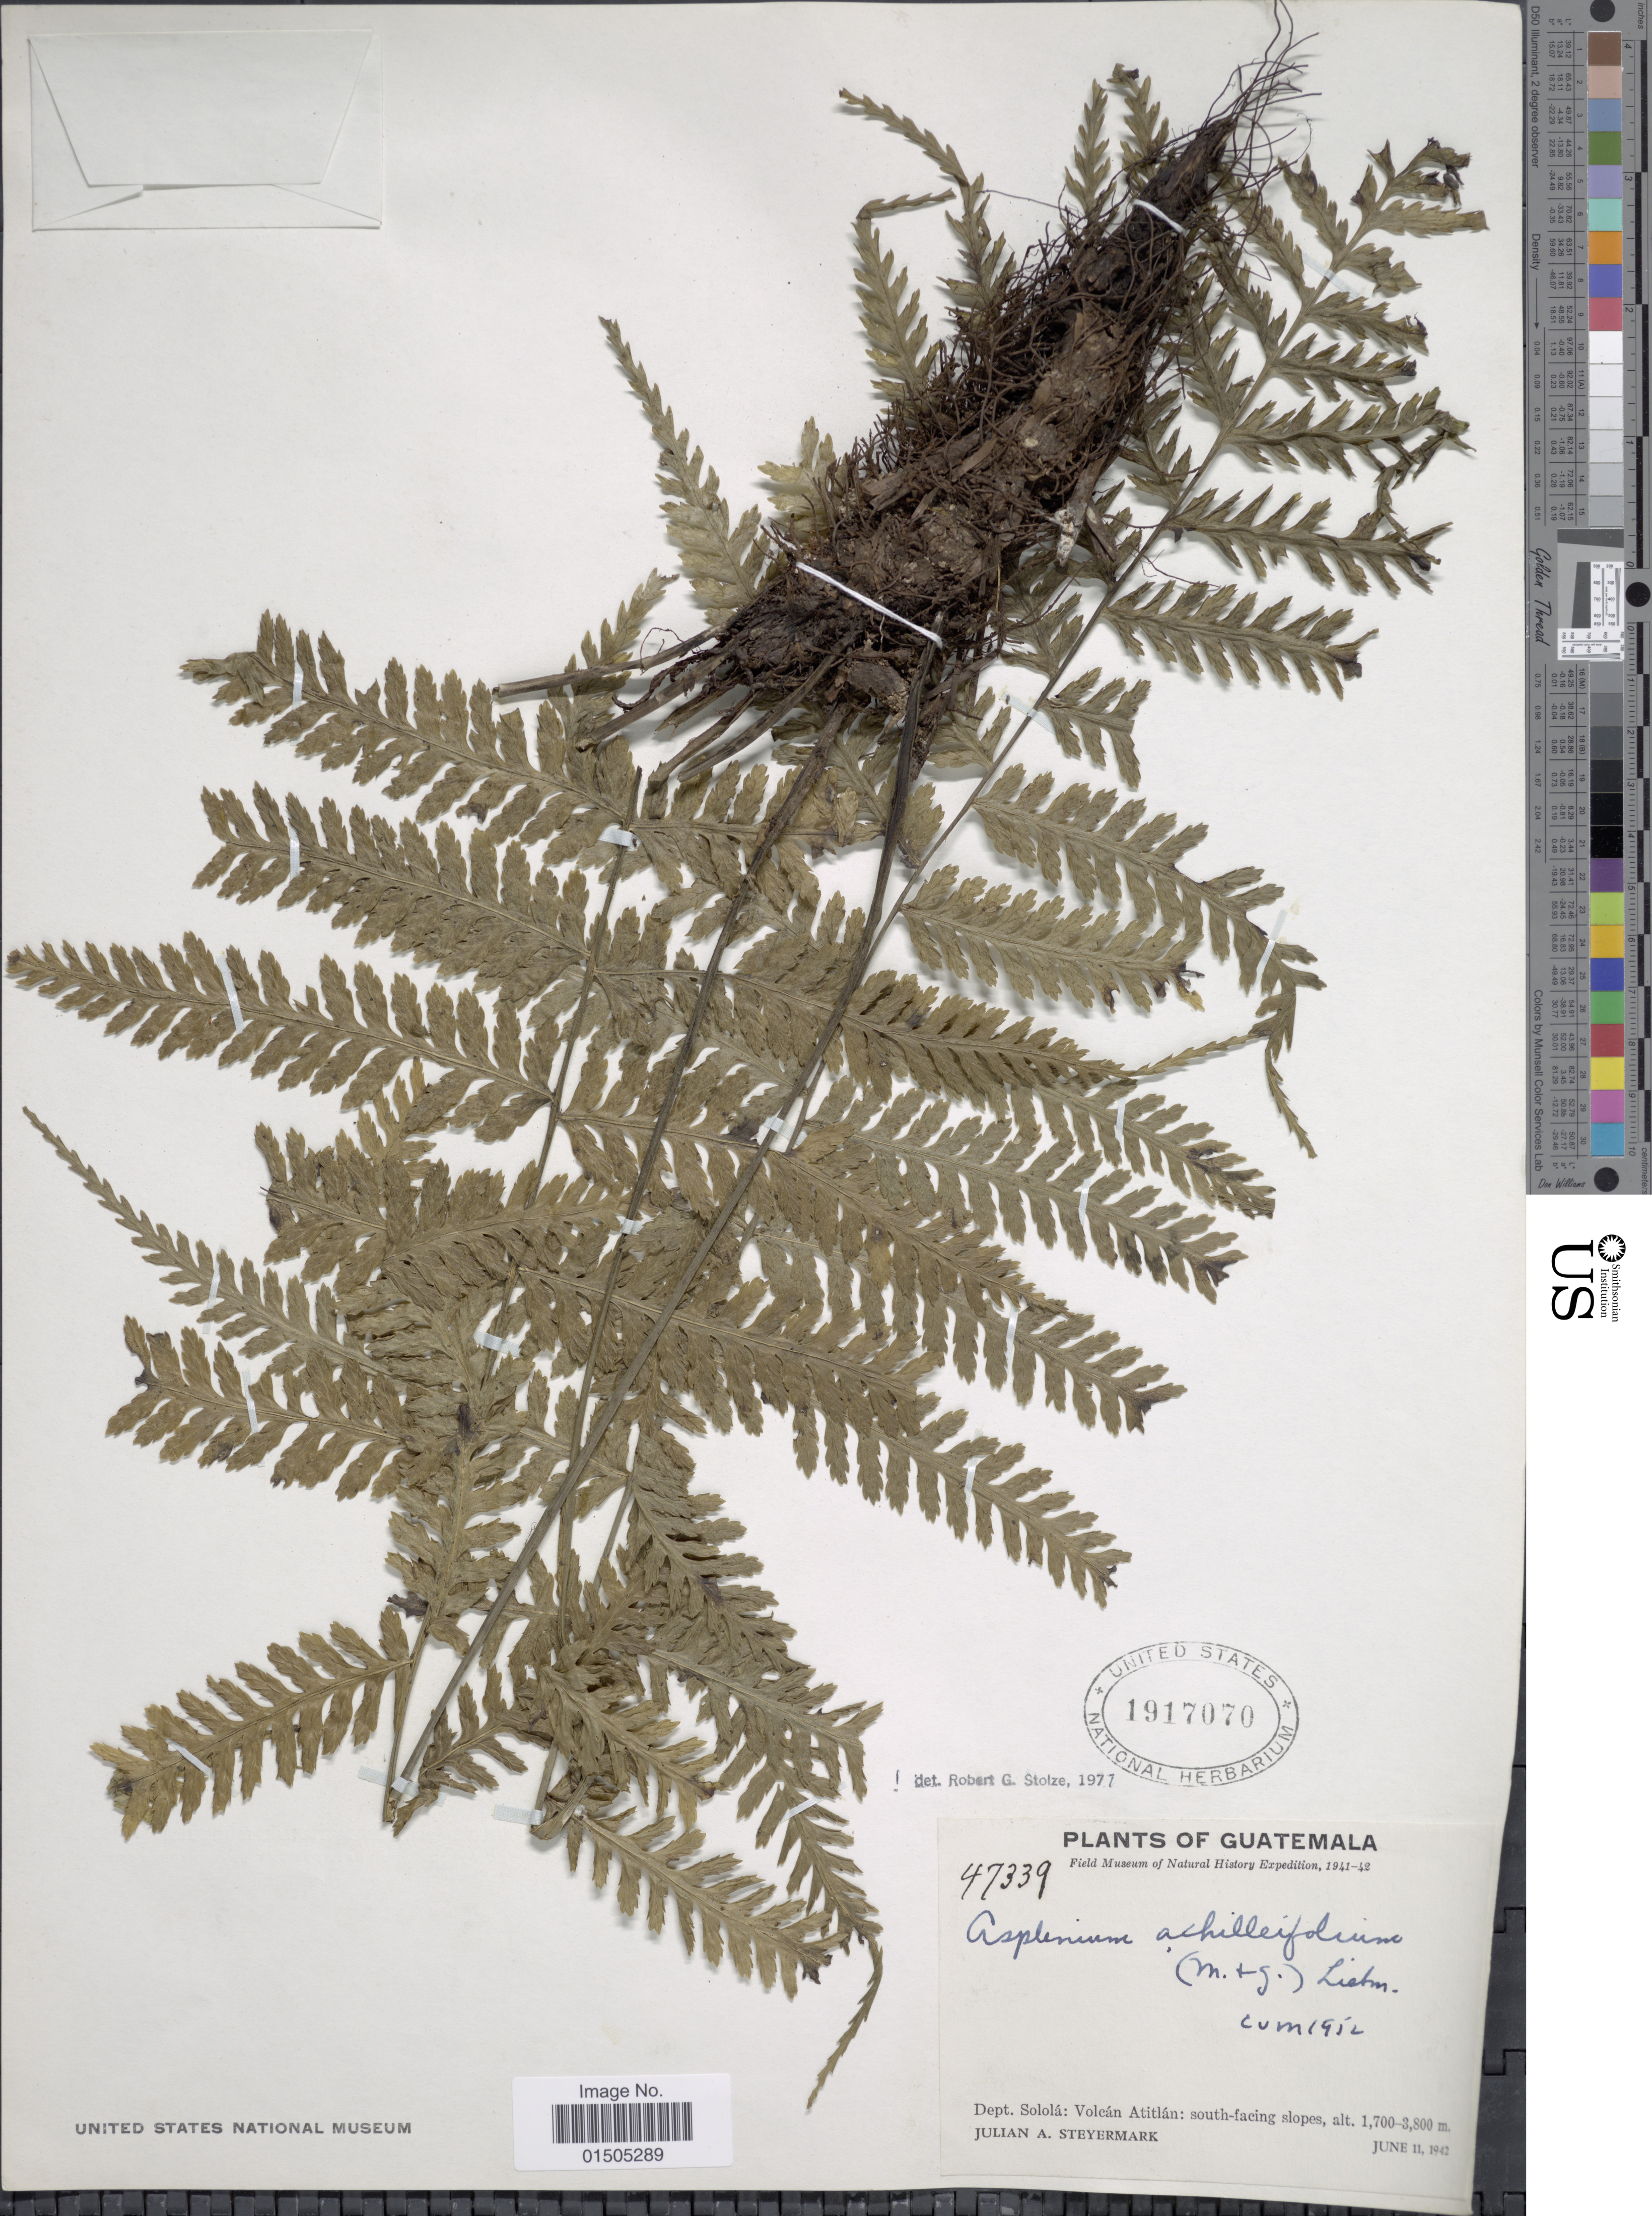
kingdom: Plantae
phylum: Tracheophyta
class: Polypodiopsida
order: Polypodiales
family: Aspleniaceae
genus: Asplenium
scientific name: Asplenium achilleifolium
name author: (M. Martens & Galeotti) Liebm.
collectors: J. Steyermark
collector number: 47339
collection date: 1942-06-11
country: Guatemala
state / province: Sololá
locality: Volcán Atitlán: south-facing slopes.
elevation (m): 1700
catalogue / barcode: US 1917070